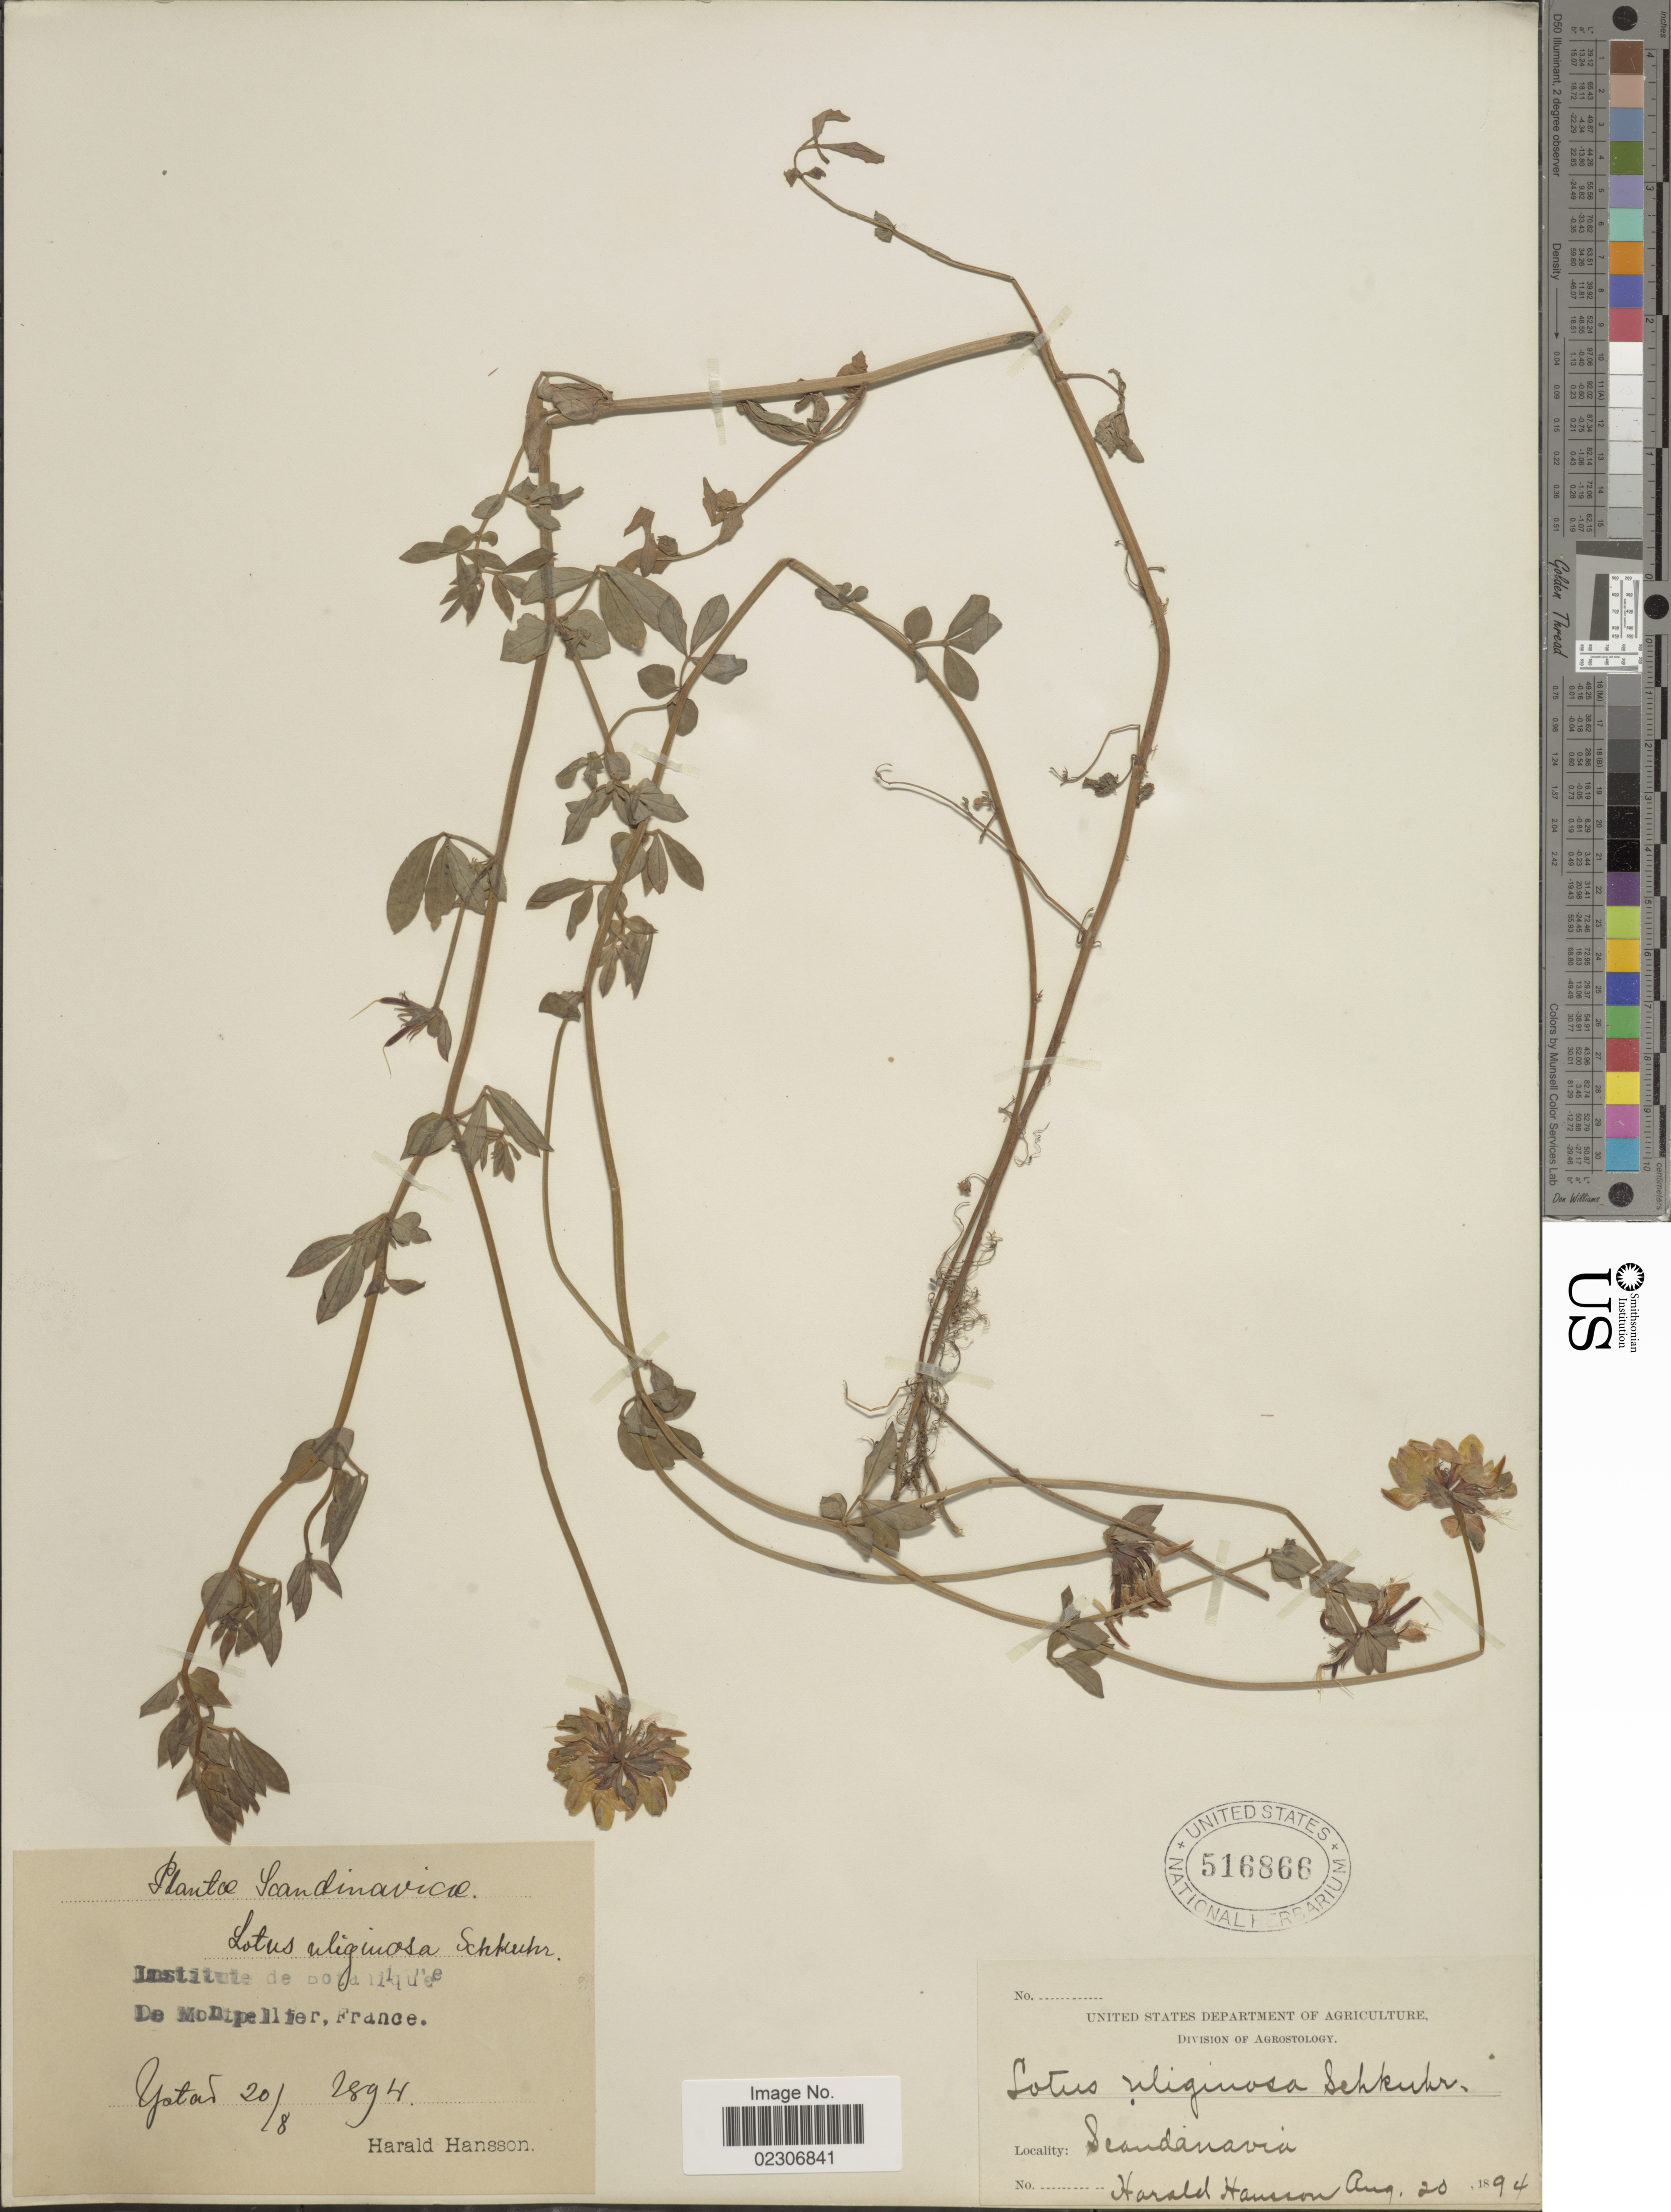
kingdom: Plantae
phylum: Tracheophyta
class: Magnoliopsida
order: Fabales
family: Fabaceae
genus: Lotus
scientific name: Lotus uliginosus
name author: Schkuhr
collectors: H. Hansson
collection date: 1894-08-20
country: Sweden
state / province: Skåne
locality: Ystad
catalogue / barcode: US 516866